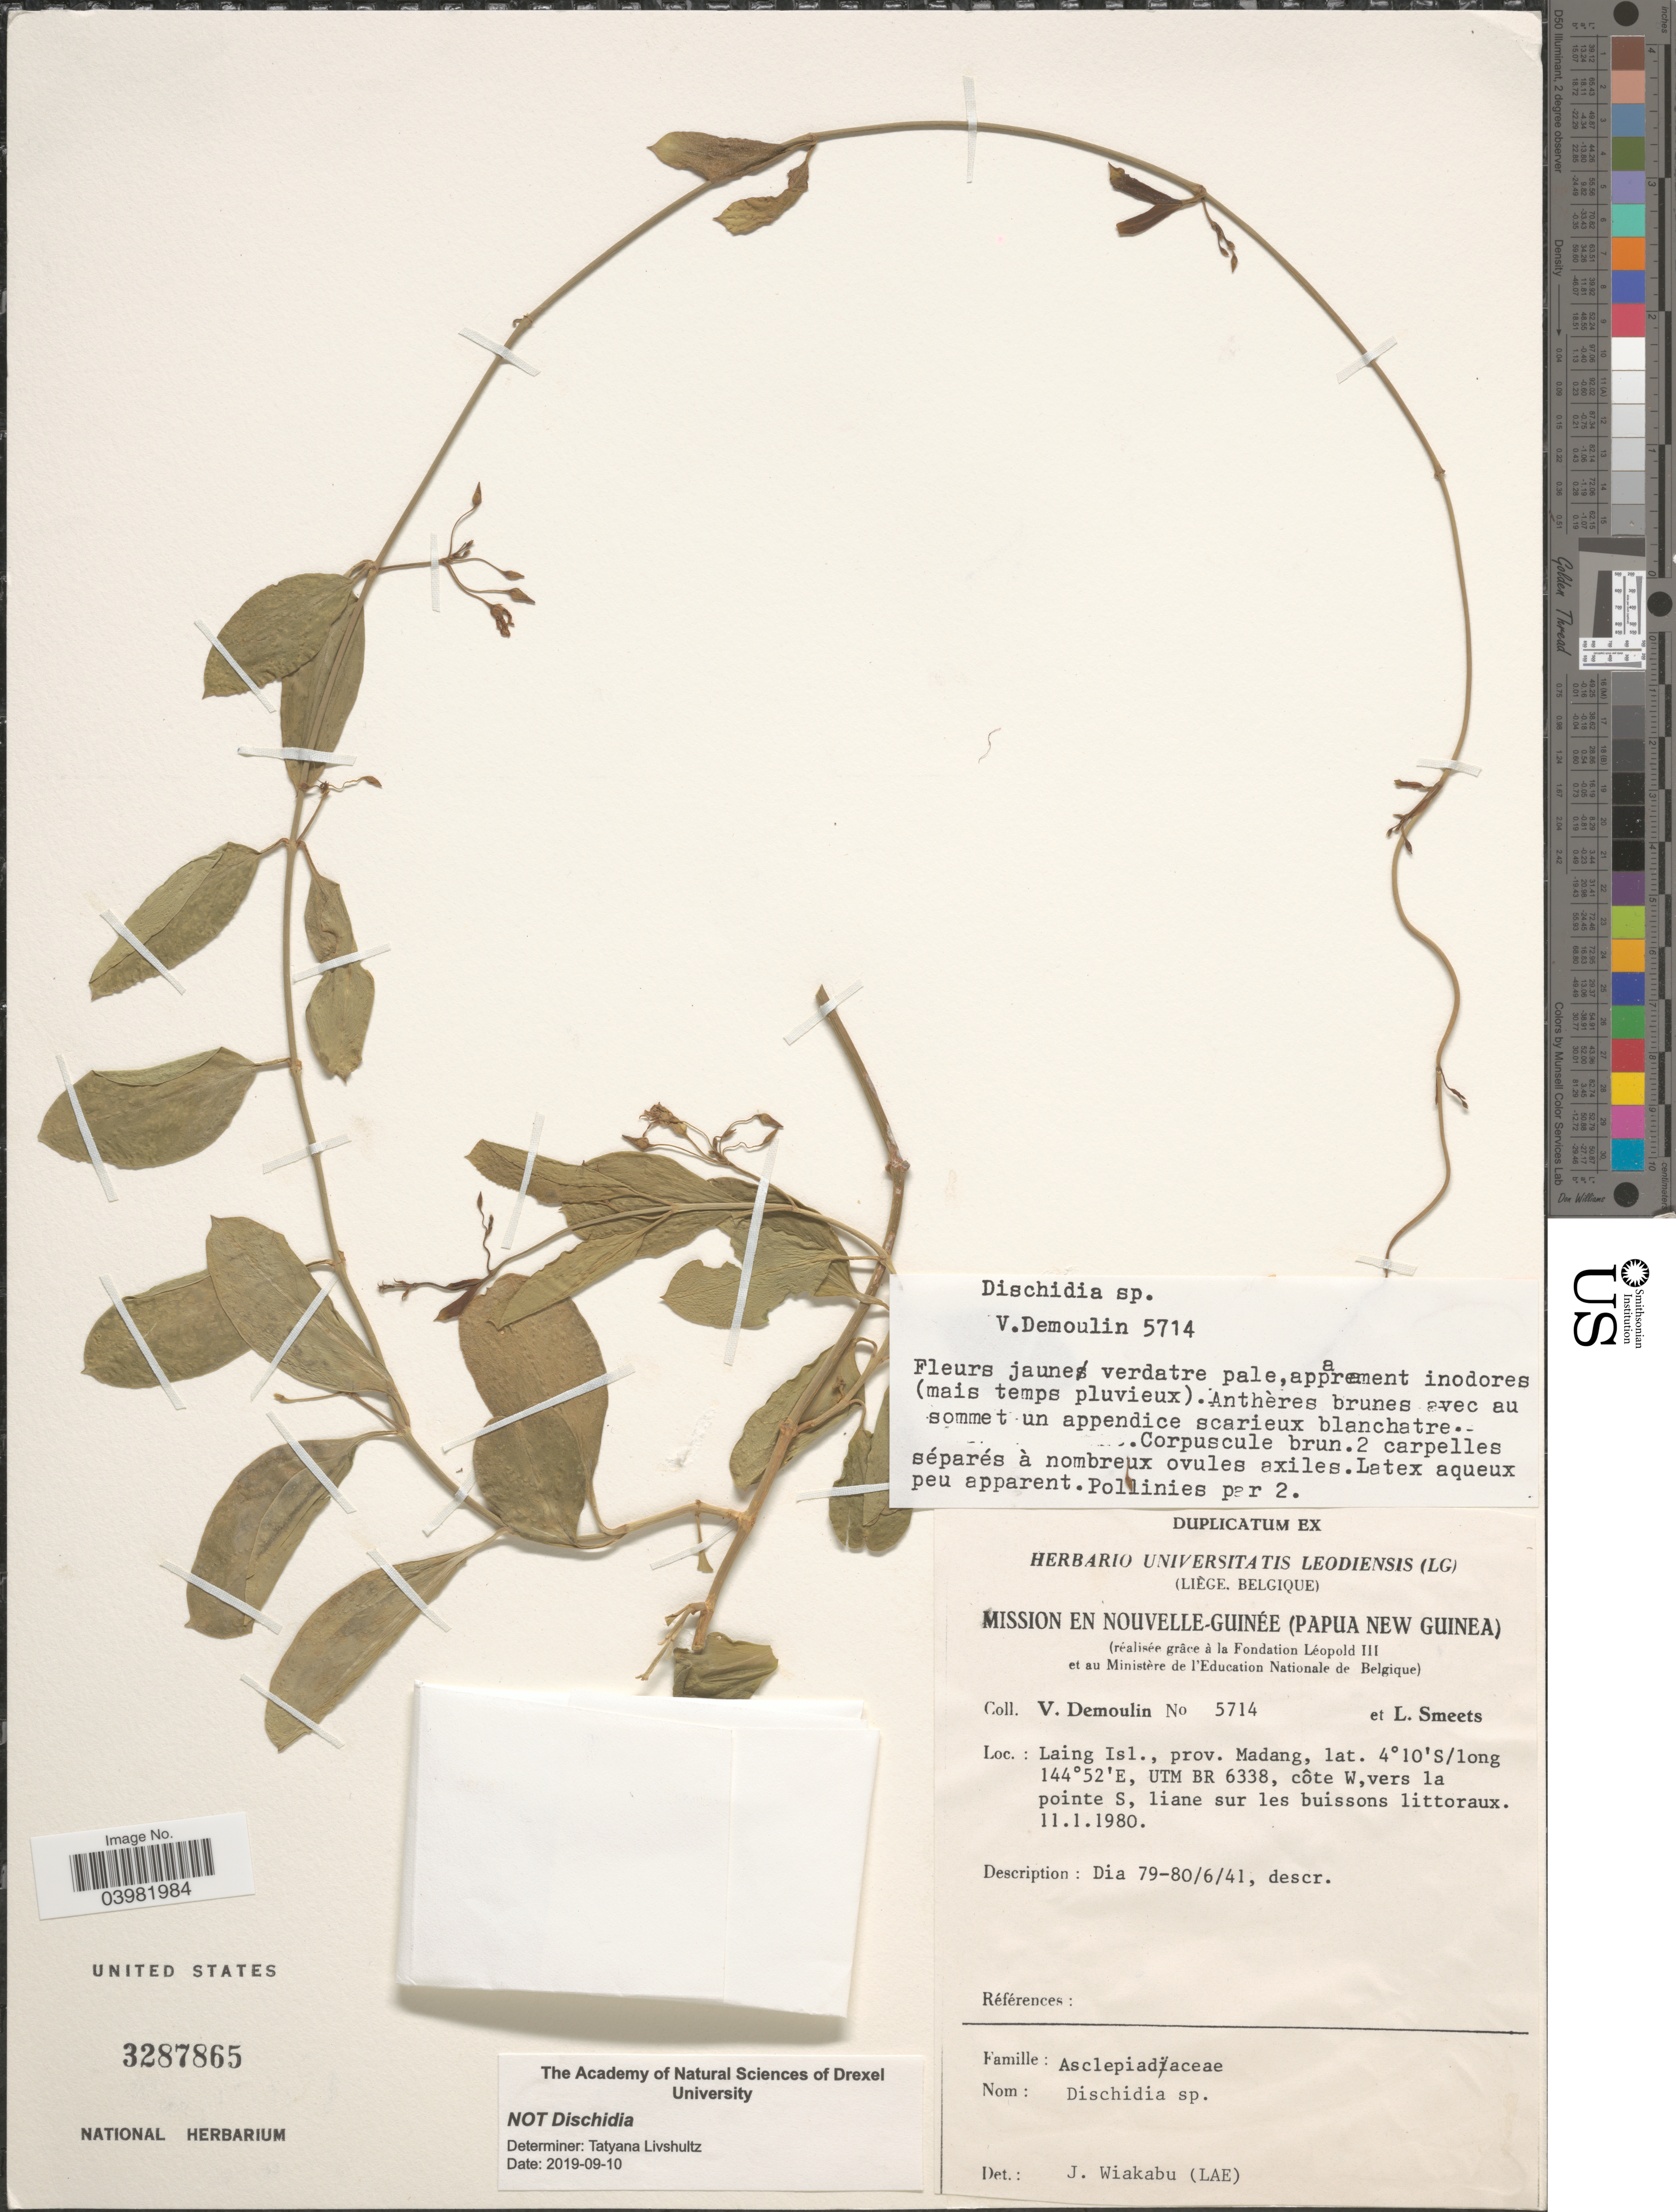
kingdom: Plantae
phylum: Tracheophyta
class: Magnoliopsida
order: Gentianales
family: Apocynaceae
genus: Dischidia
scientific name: Dischidia sp.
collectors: V. Demoulin & L. Smeets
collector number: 5714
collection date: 1980-01-11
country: Papua New Guinea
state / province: Madang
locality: Laing Isl., UTM BR 6338, côte W, vers la pointe S.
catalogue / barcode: US 3287865